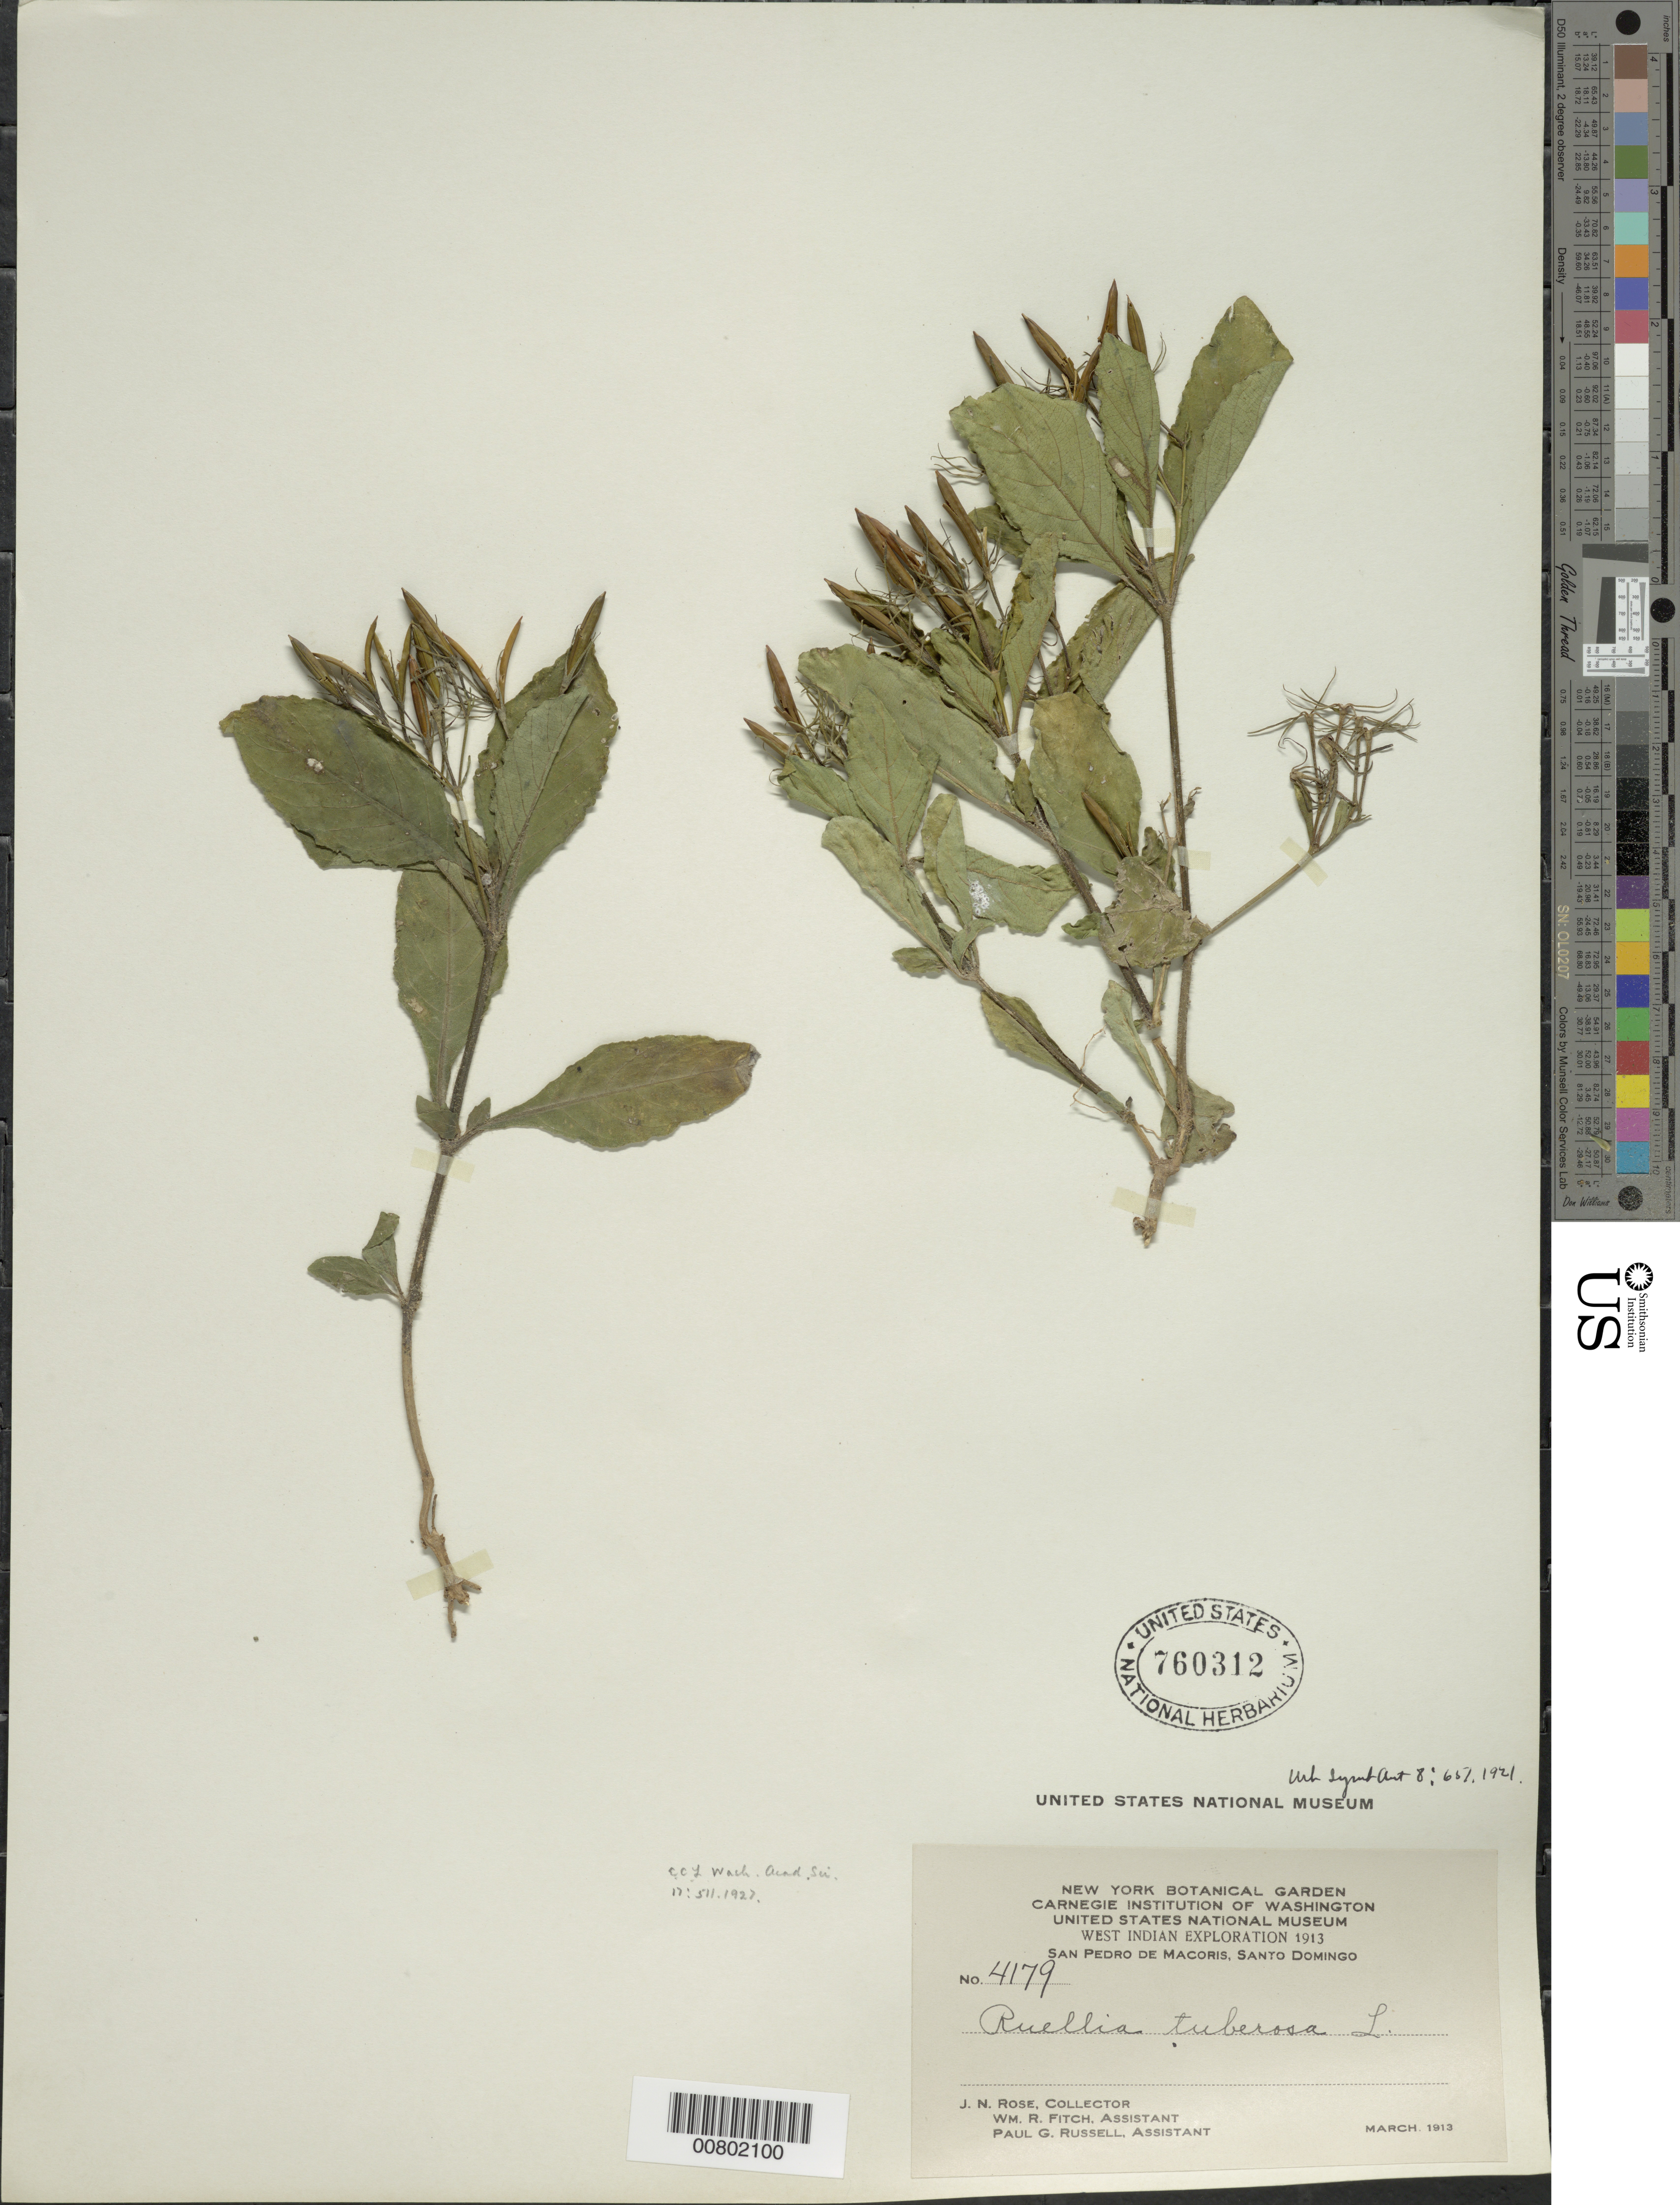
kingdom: Plantae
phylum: Tracheophyta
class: Magnoliopsida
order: Lamiales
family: Acanthaceae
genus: Ruellia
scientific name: Ruellia tuberosa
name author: L.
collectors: J. N. Rose, W. R. Fitch & P. G. Russell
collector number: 4179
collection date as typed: Mar 1913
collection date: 1913-03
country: Dominican Republic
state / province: San Pedro de Macoris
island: Hispaniola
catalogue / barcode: US 760312